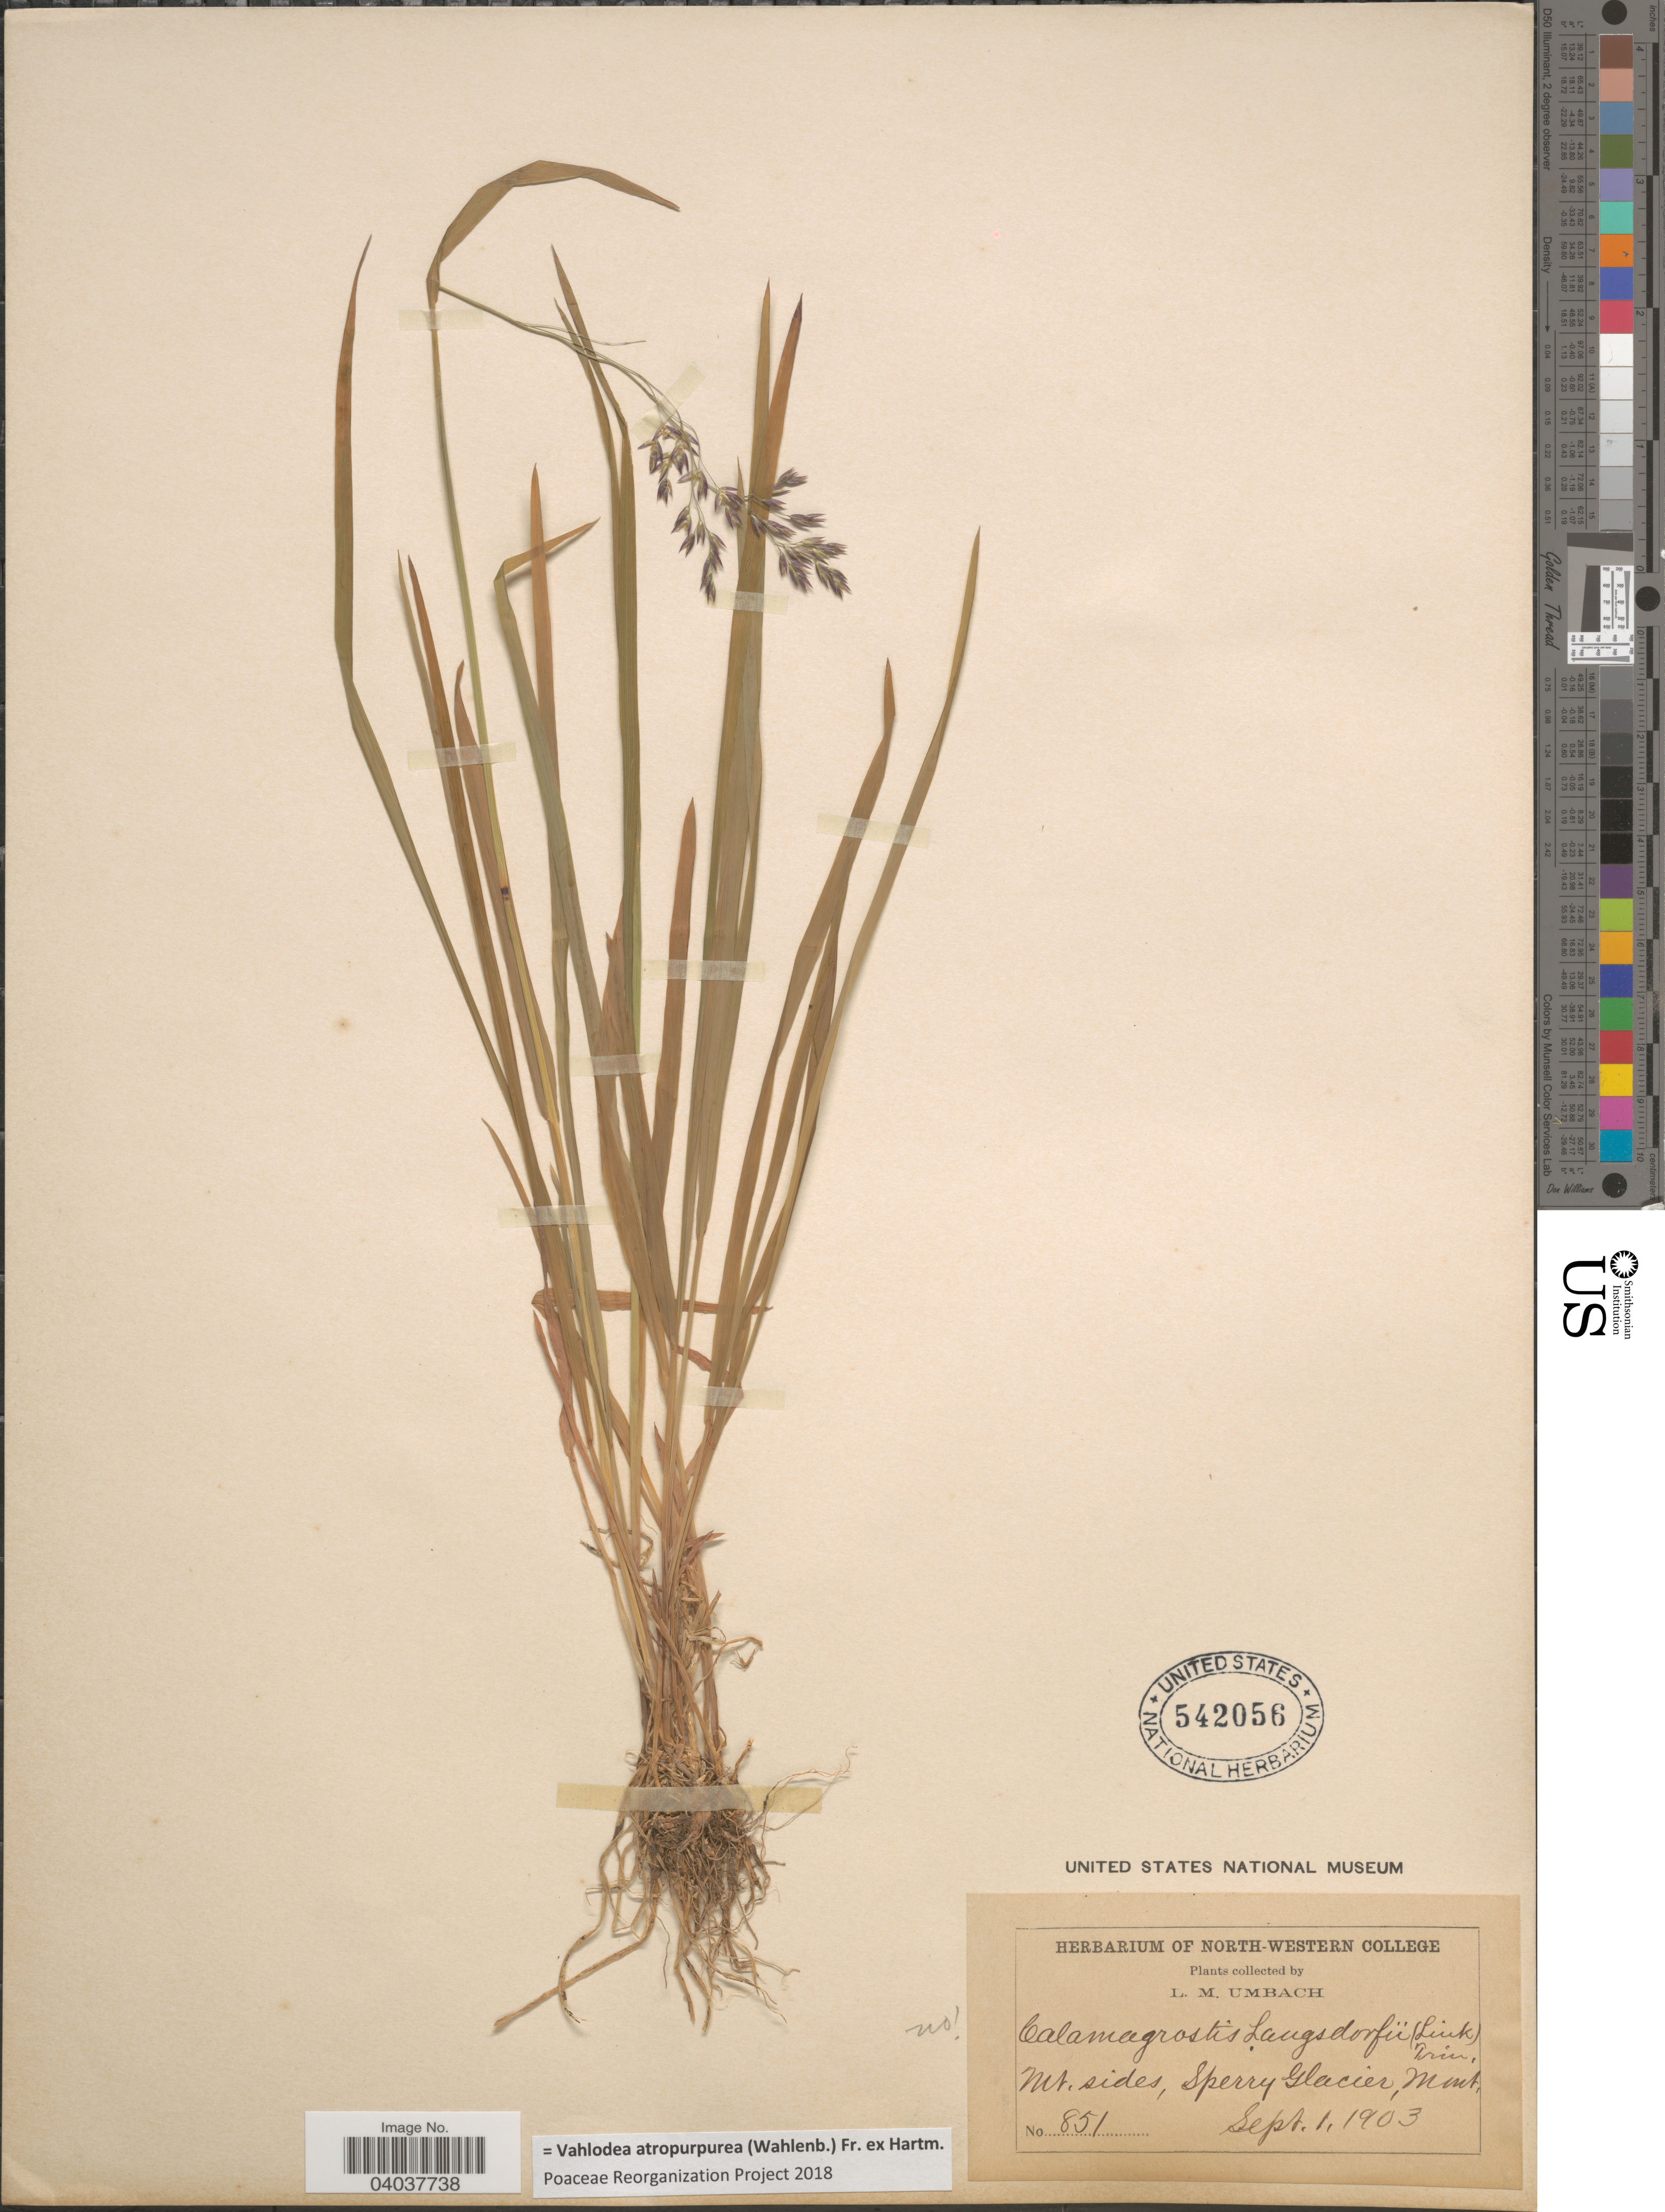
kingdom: Plantae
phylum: Tracheophyta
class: Liliopsida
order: Poales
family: Poaceae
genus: Vahlodea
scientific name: Vahlodea atropurpurea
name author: (Wahlenb.) Fr. ex Hartm.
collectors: L. M. Umbach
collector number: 851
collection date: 1903-09-01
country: United States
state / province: Montana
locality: Mt. sides, Sperry Glacier.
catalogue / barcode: US 542056